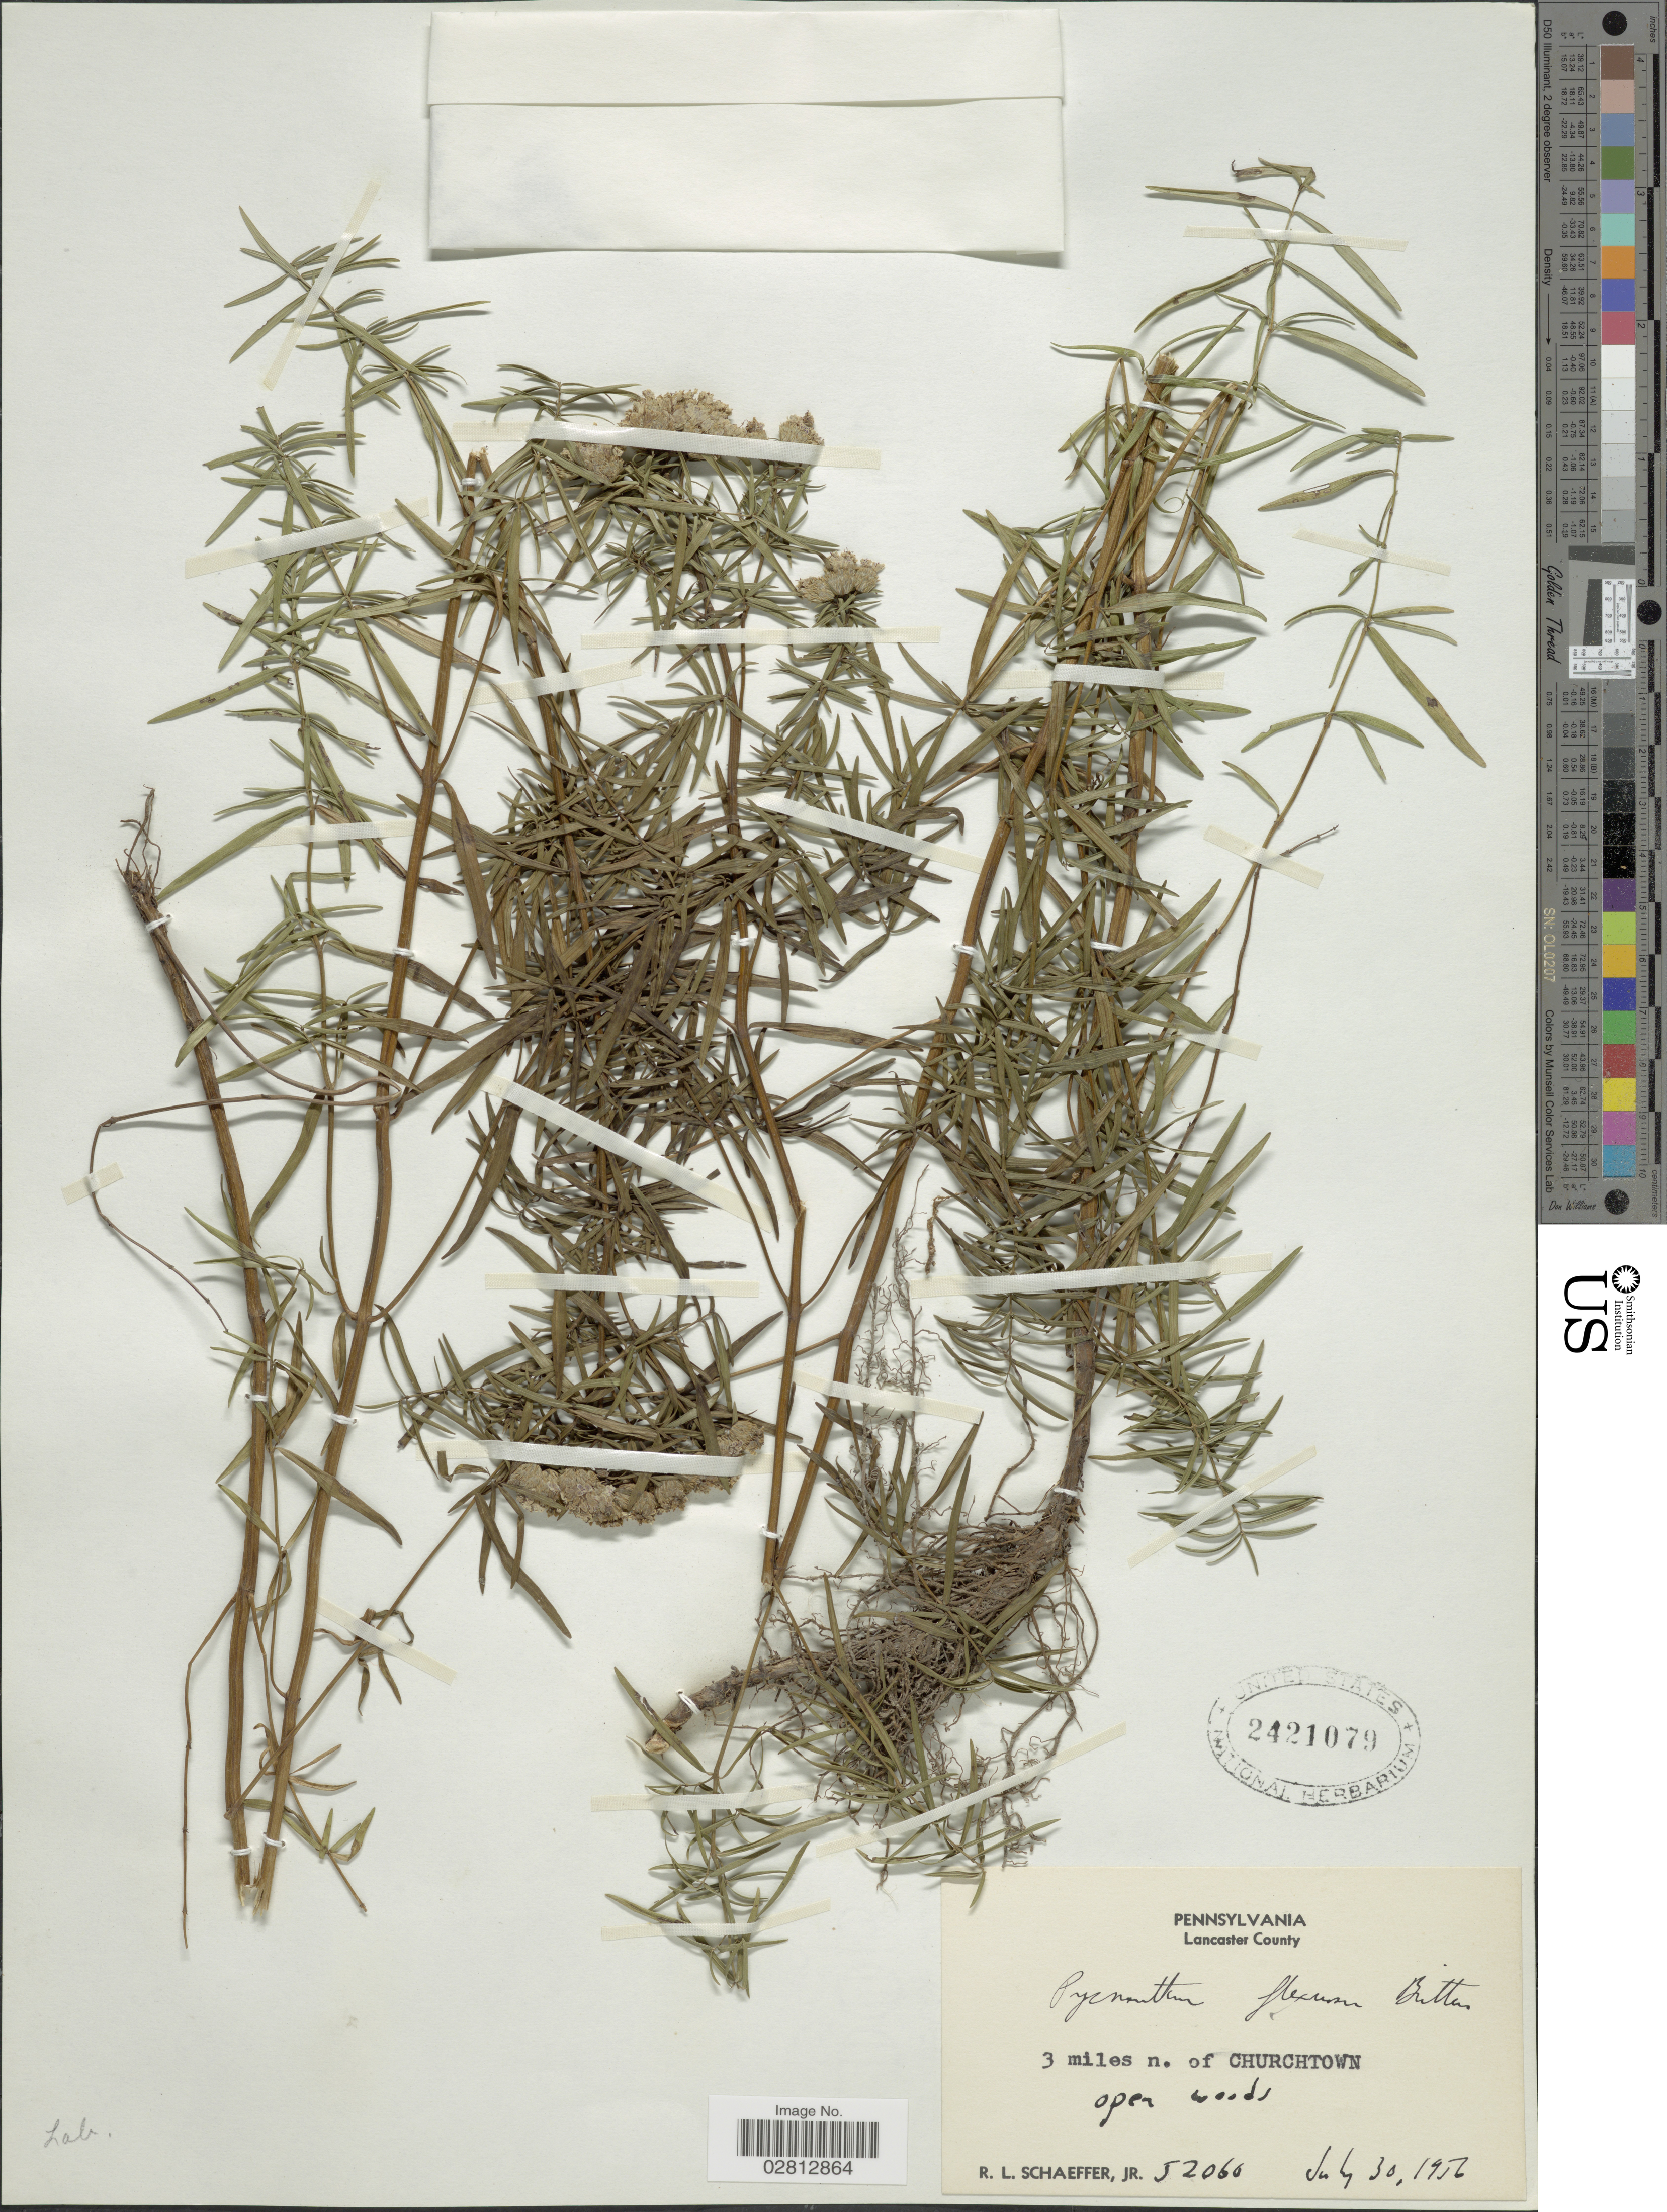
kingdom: Plantae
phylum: Tracheophyta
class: Magnoliopsida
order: Lamiales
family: Lamiaceae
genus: Pycnanthemum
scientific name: Pycnanthemum tenuifolium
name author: Schrad.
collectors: R. L. Schaeffer Jr.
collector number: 52060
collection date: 1956-07-30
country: United States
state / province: Pennsylvania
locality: Lancaster County. 3 miles n. of Churchtown.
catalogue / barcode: US 2421079